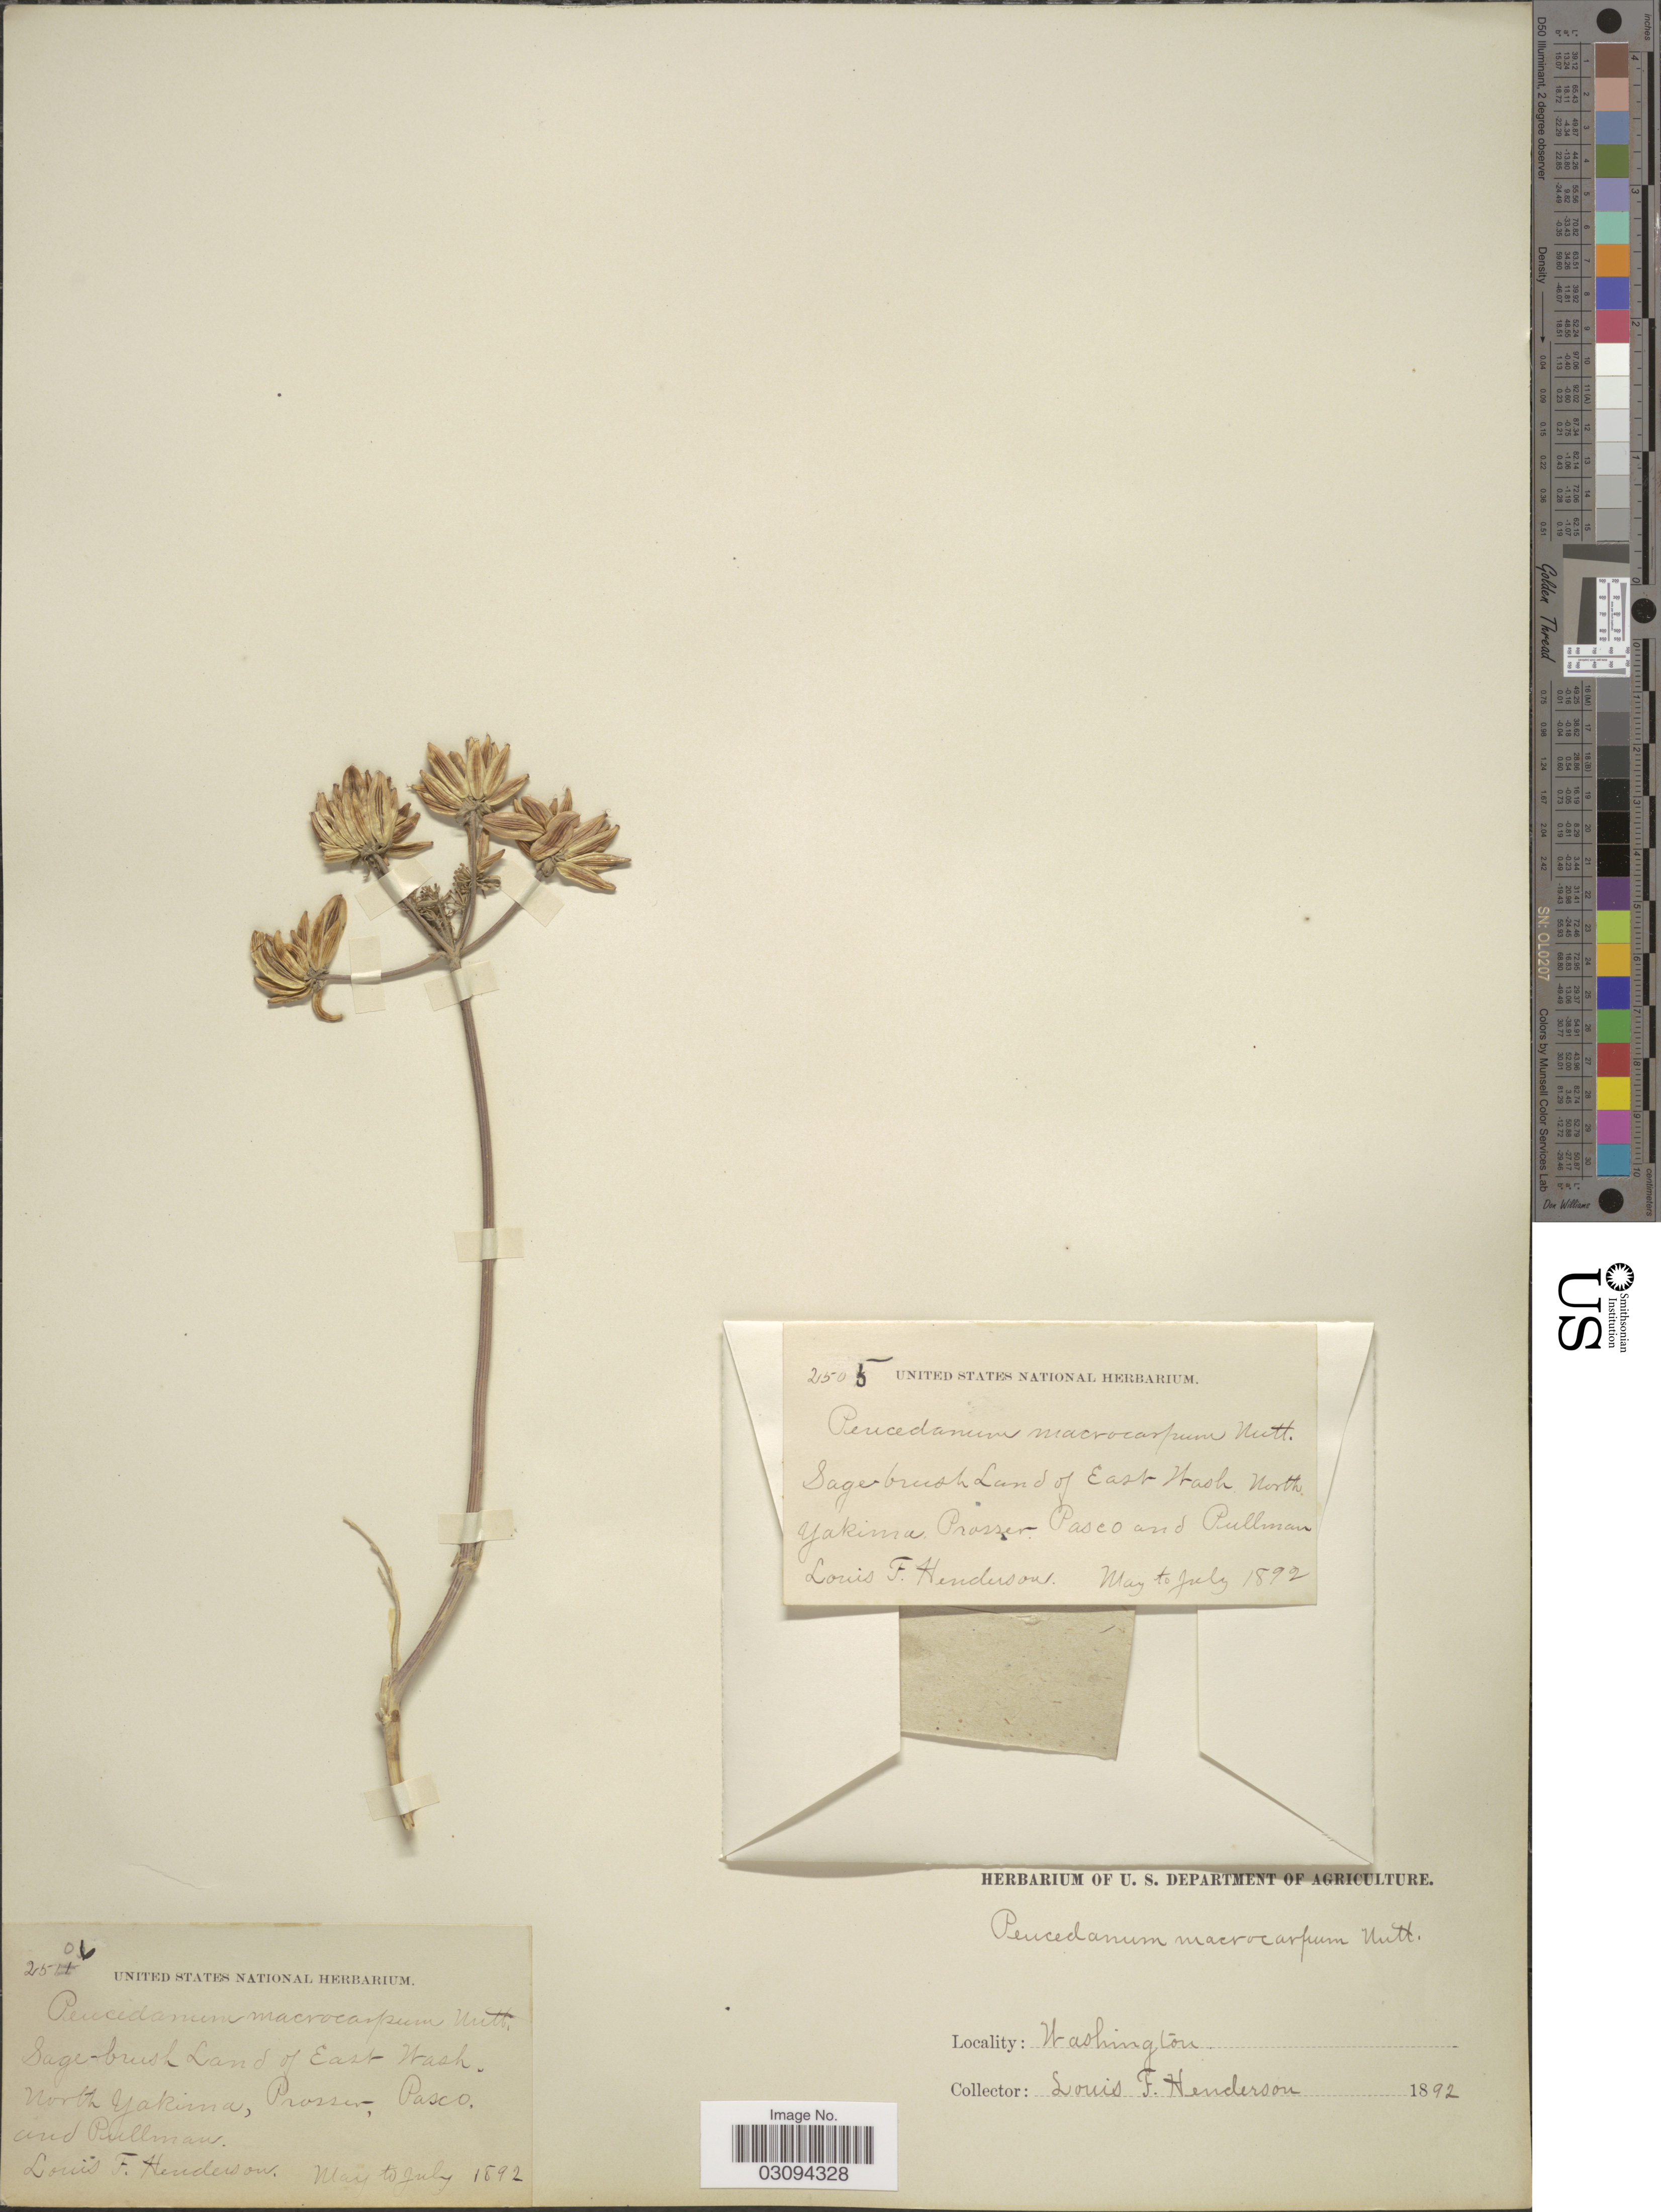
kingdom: Plantae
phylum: Tracheophyta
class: Magnoliopsida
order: Apiales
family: Apiaceae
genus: Lomatium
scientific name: Lomatium macrocarpum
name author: (Hook. et al.) J.M. Coult. & Rose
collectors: L. Henderson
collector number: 2506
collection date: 1892-05/1892-07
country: United States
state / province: Washington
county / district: Yakima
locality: Sage-brush Land of East Wash. North of Yakima, Prosser, Pasco and Pullman.